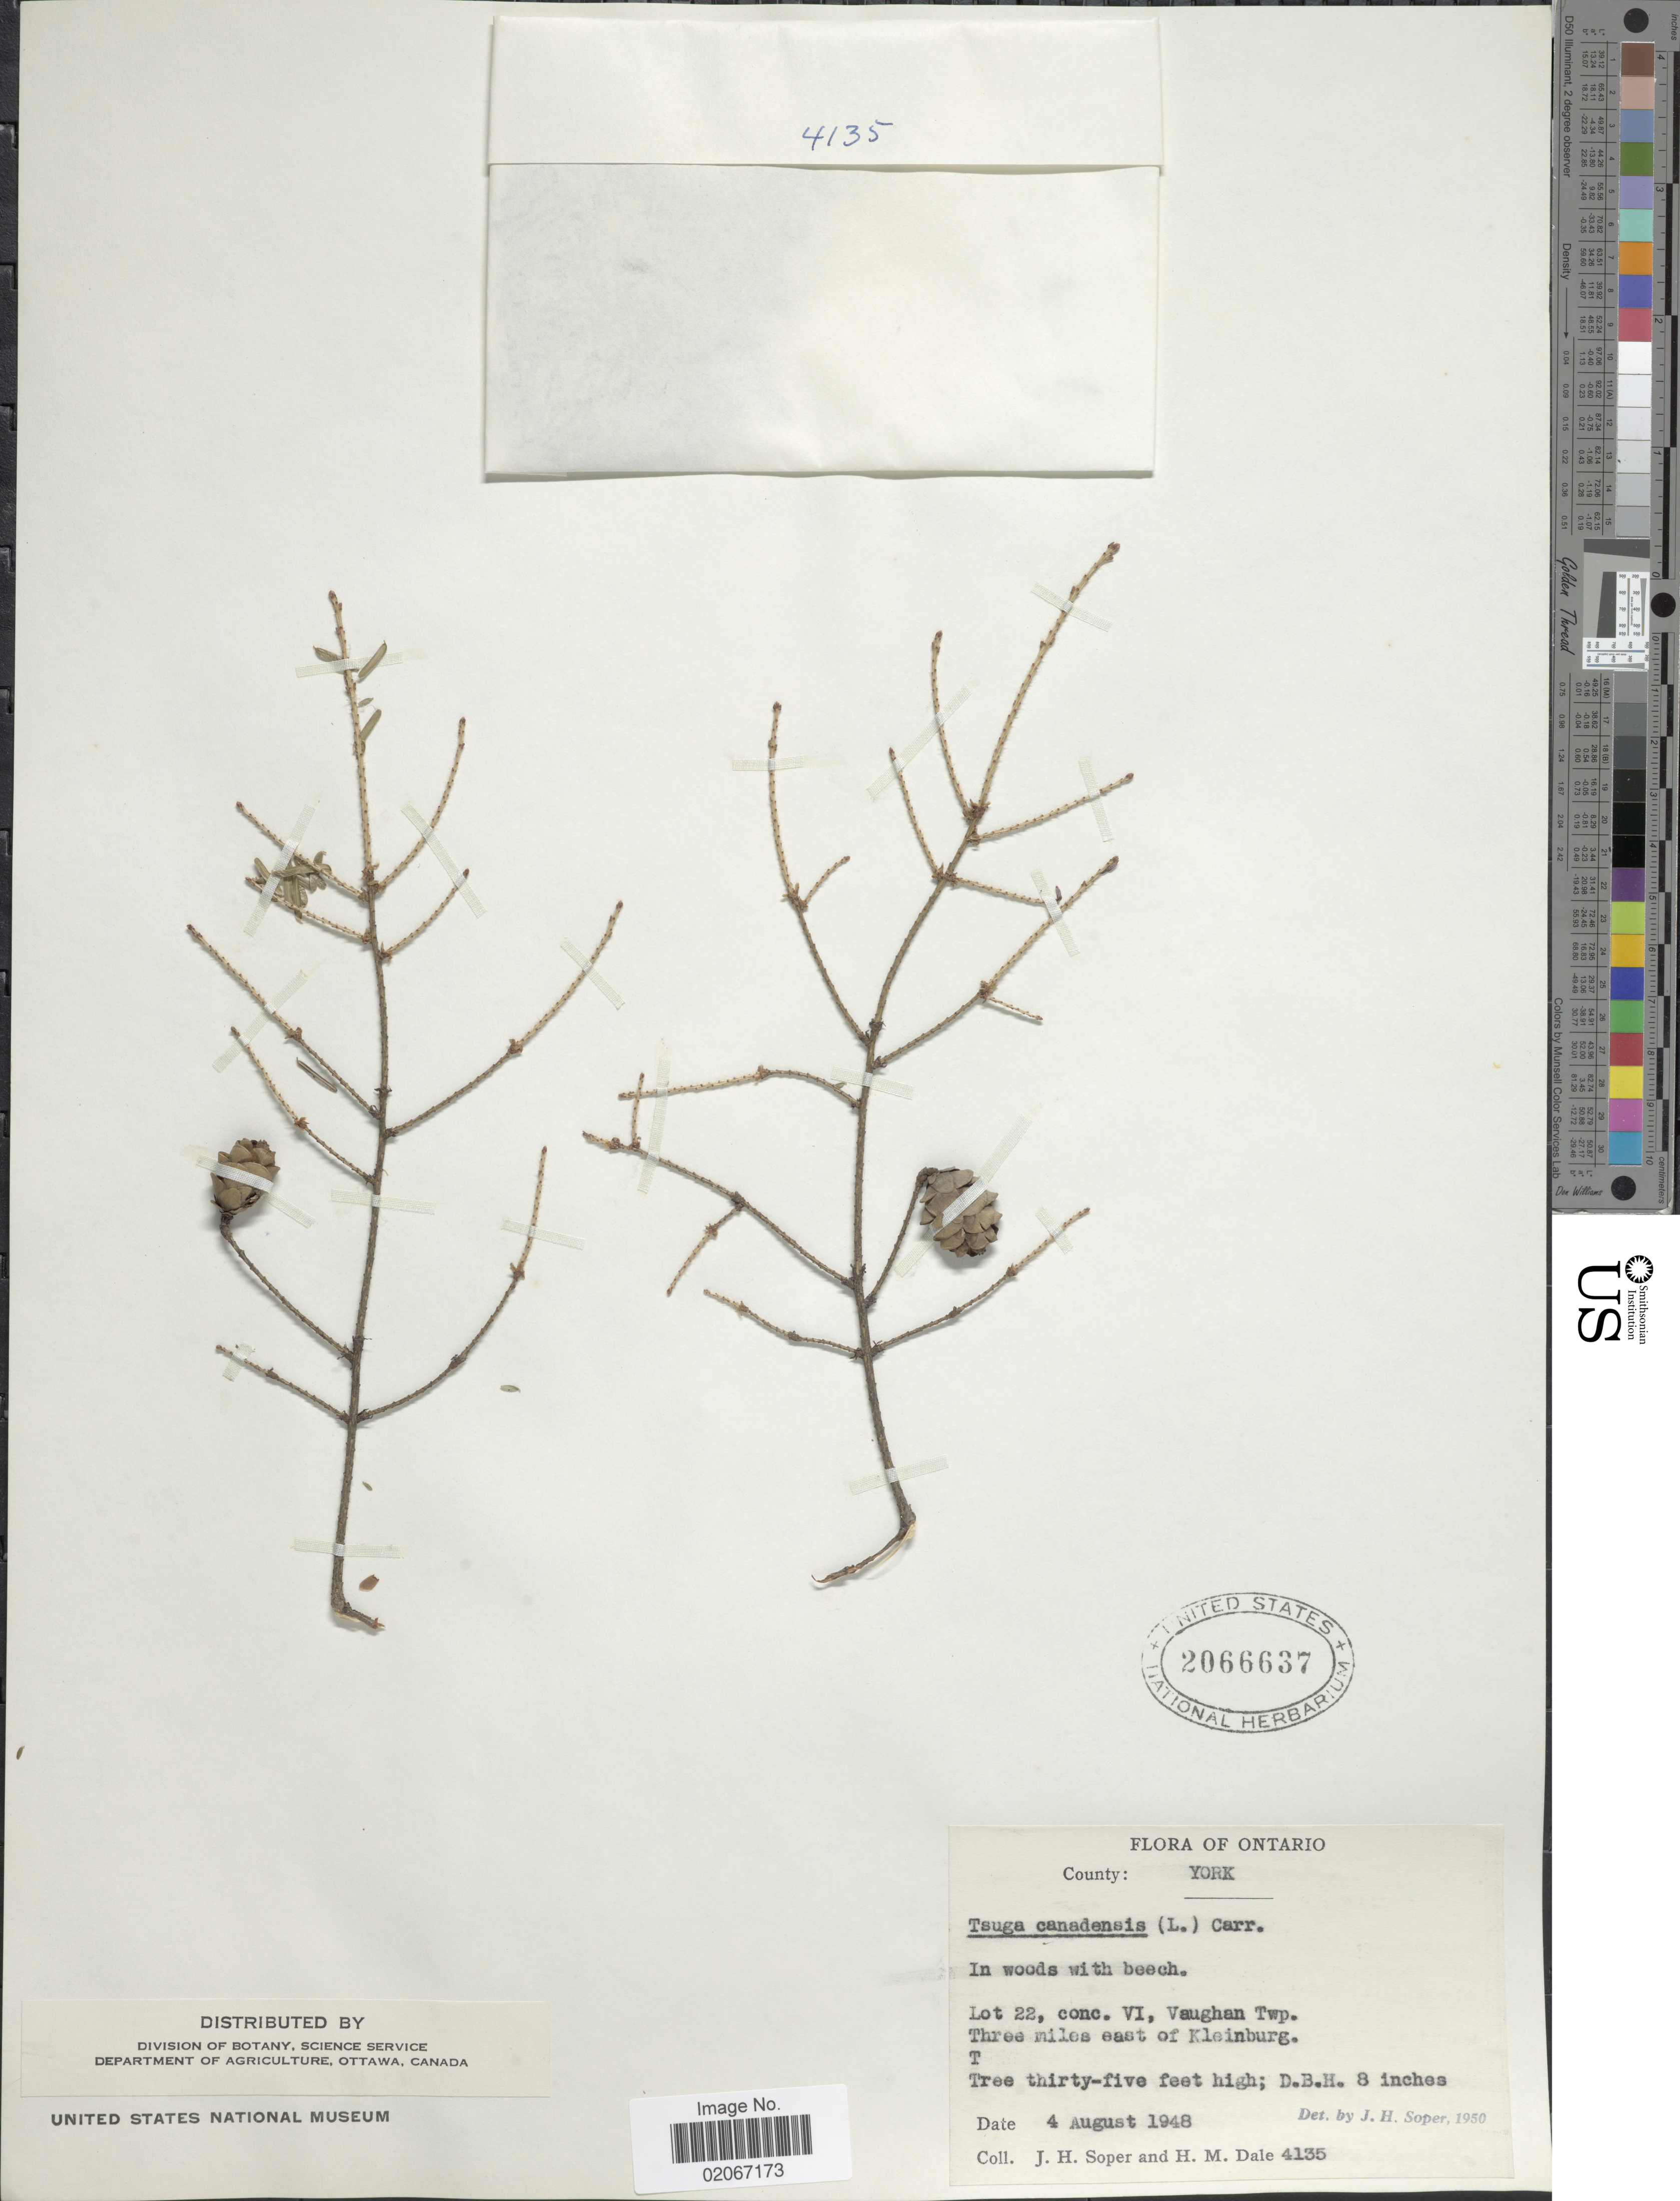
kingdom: Plantae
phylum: Tracheophyta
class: Pinopsida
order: Pinales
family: Pinaceae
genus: Tsuga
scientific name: Tsuga canadensis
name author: (L.) Carrière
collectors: J. H. Soper & H. M. Dale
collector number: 4135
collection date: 1948-08-04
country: Canada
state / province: Ontario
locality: Lot 22, conc. VI, Vaughan Twp. Three miles East of Kleinburg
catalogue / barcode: US 2066637